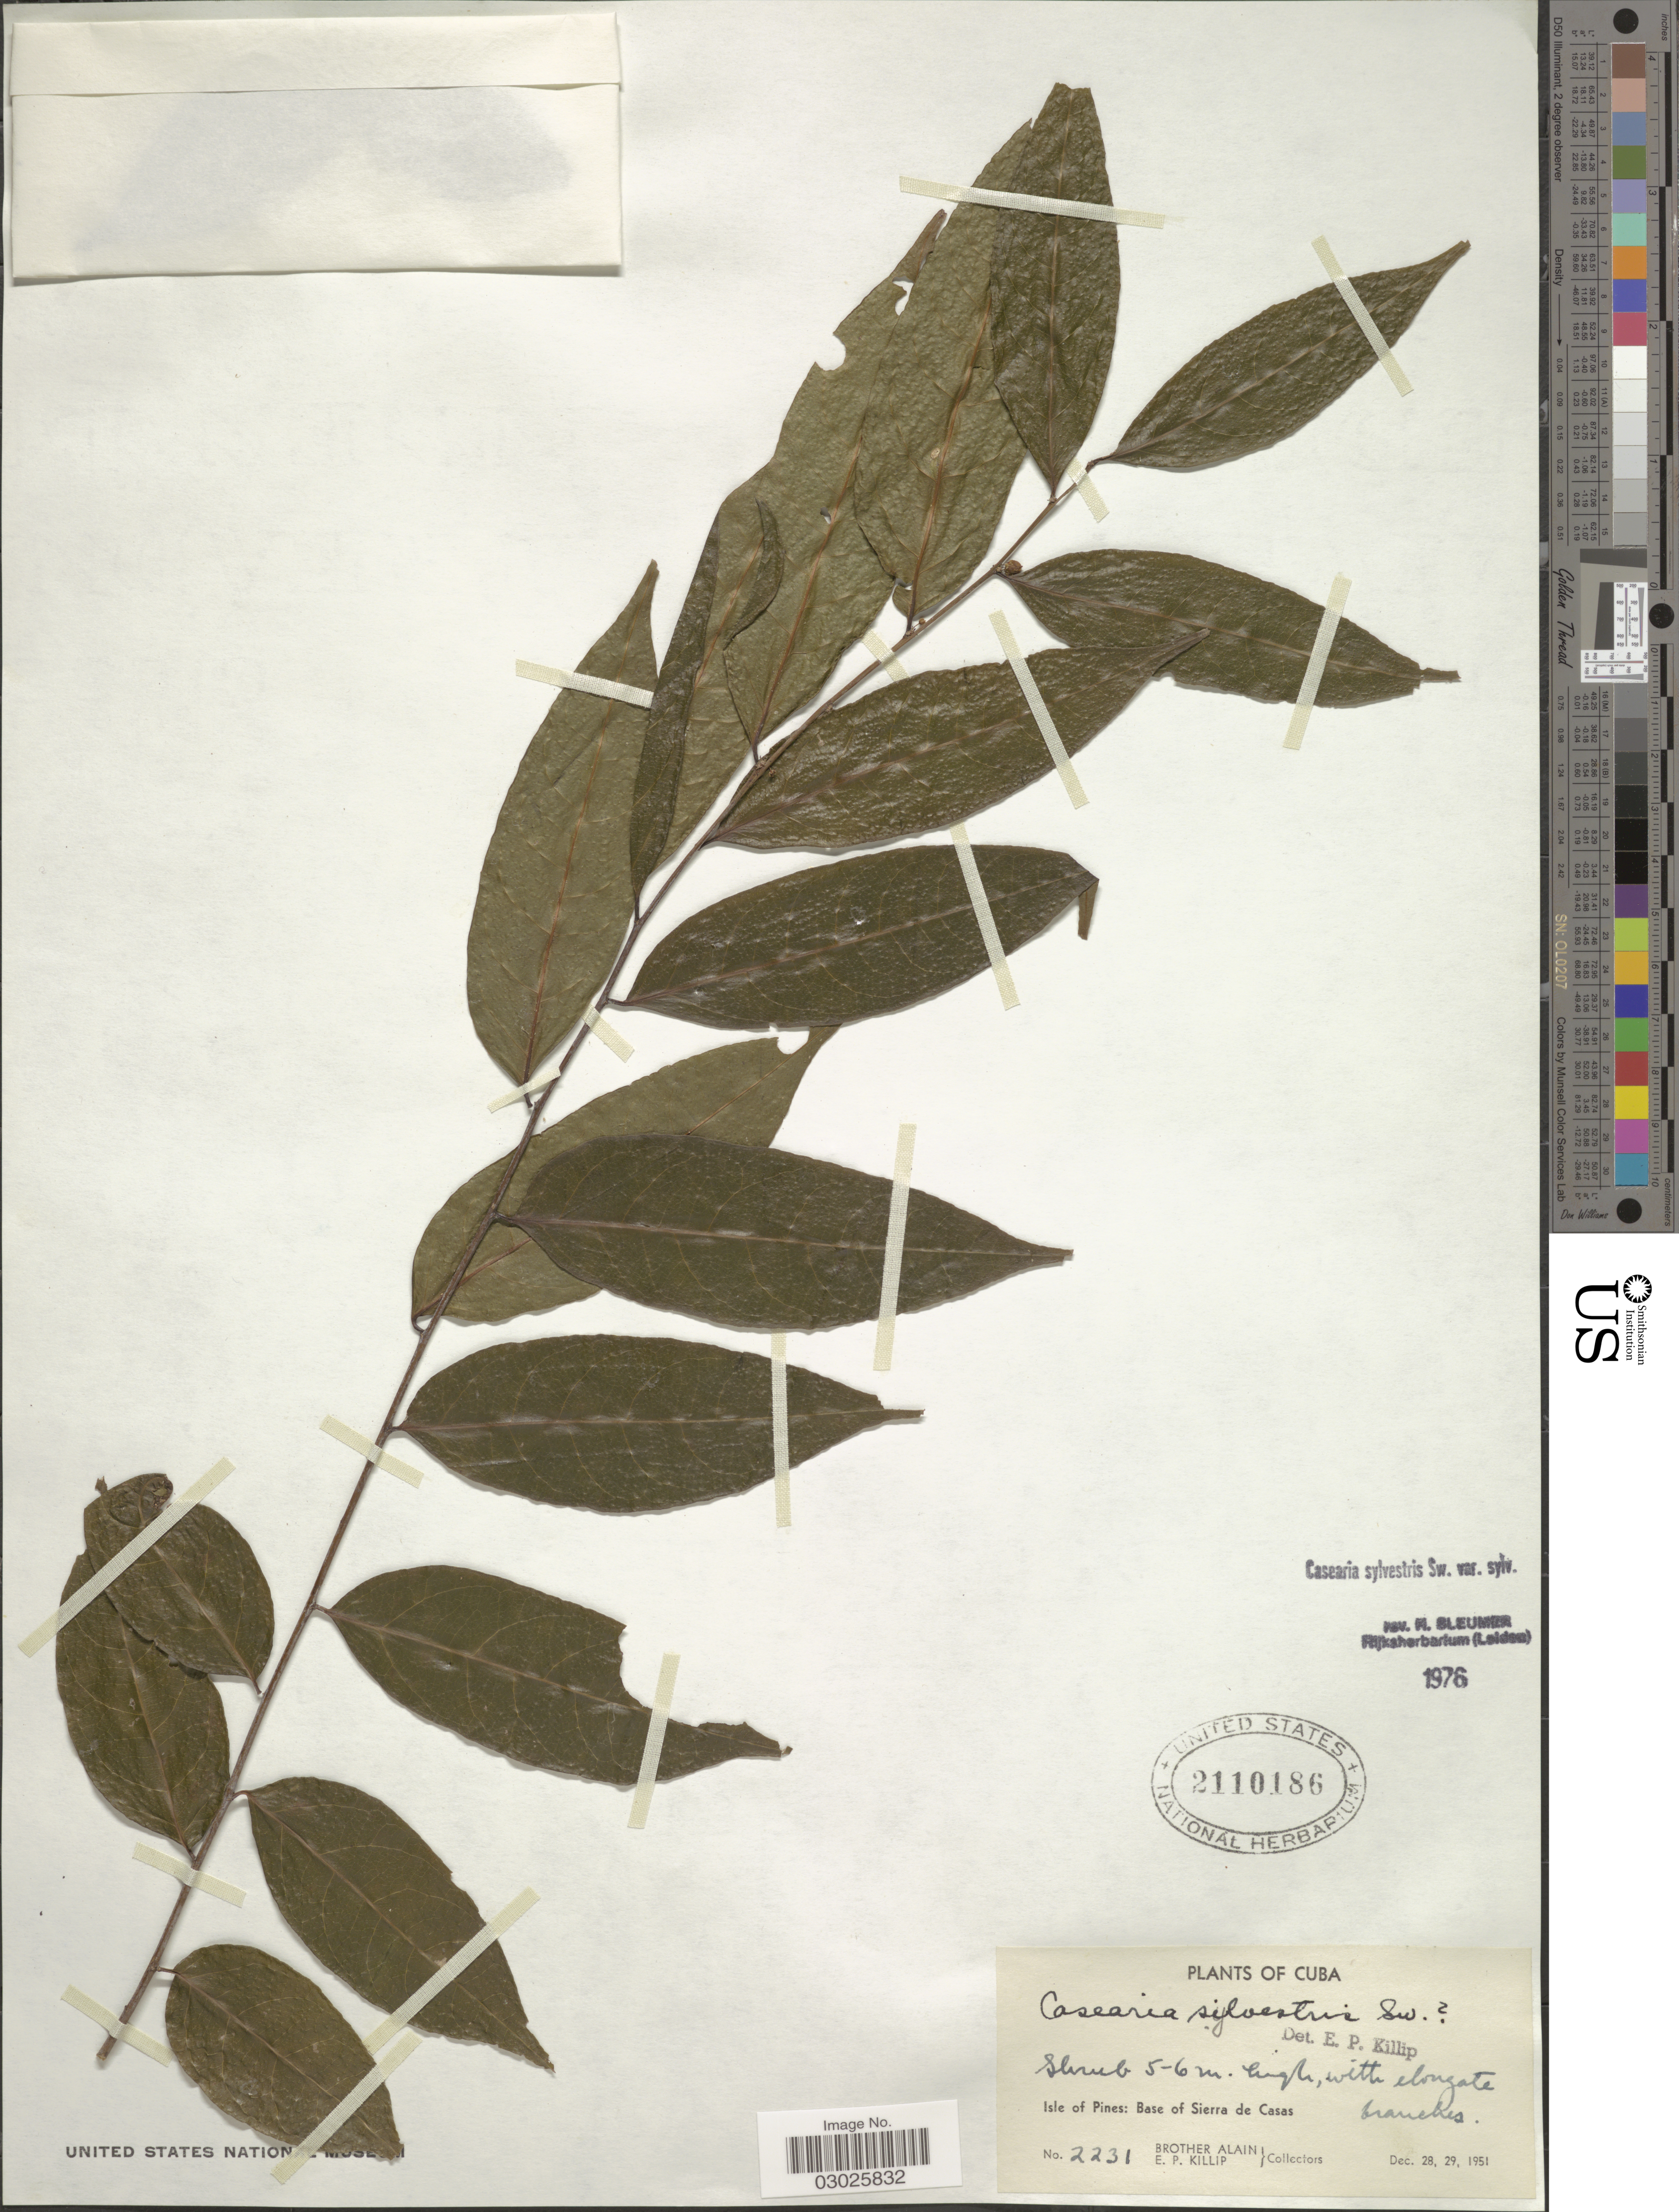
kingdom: Plantae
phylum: Tracheophyta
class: Magnoliopsida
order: Malpighiales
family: Salicaceae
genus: Casearia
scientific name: Casearia sylvestris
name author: Sw.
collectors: Alain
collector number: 2231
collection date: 1951-12-28/1951-12-29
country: Cuba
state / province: Isla de la Juventud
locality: Isle of Pines: Base of Sierra de Casas.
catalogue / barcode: US 2110186